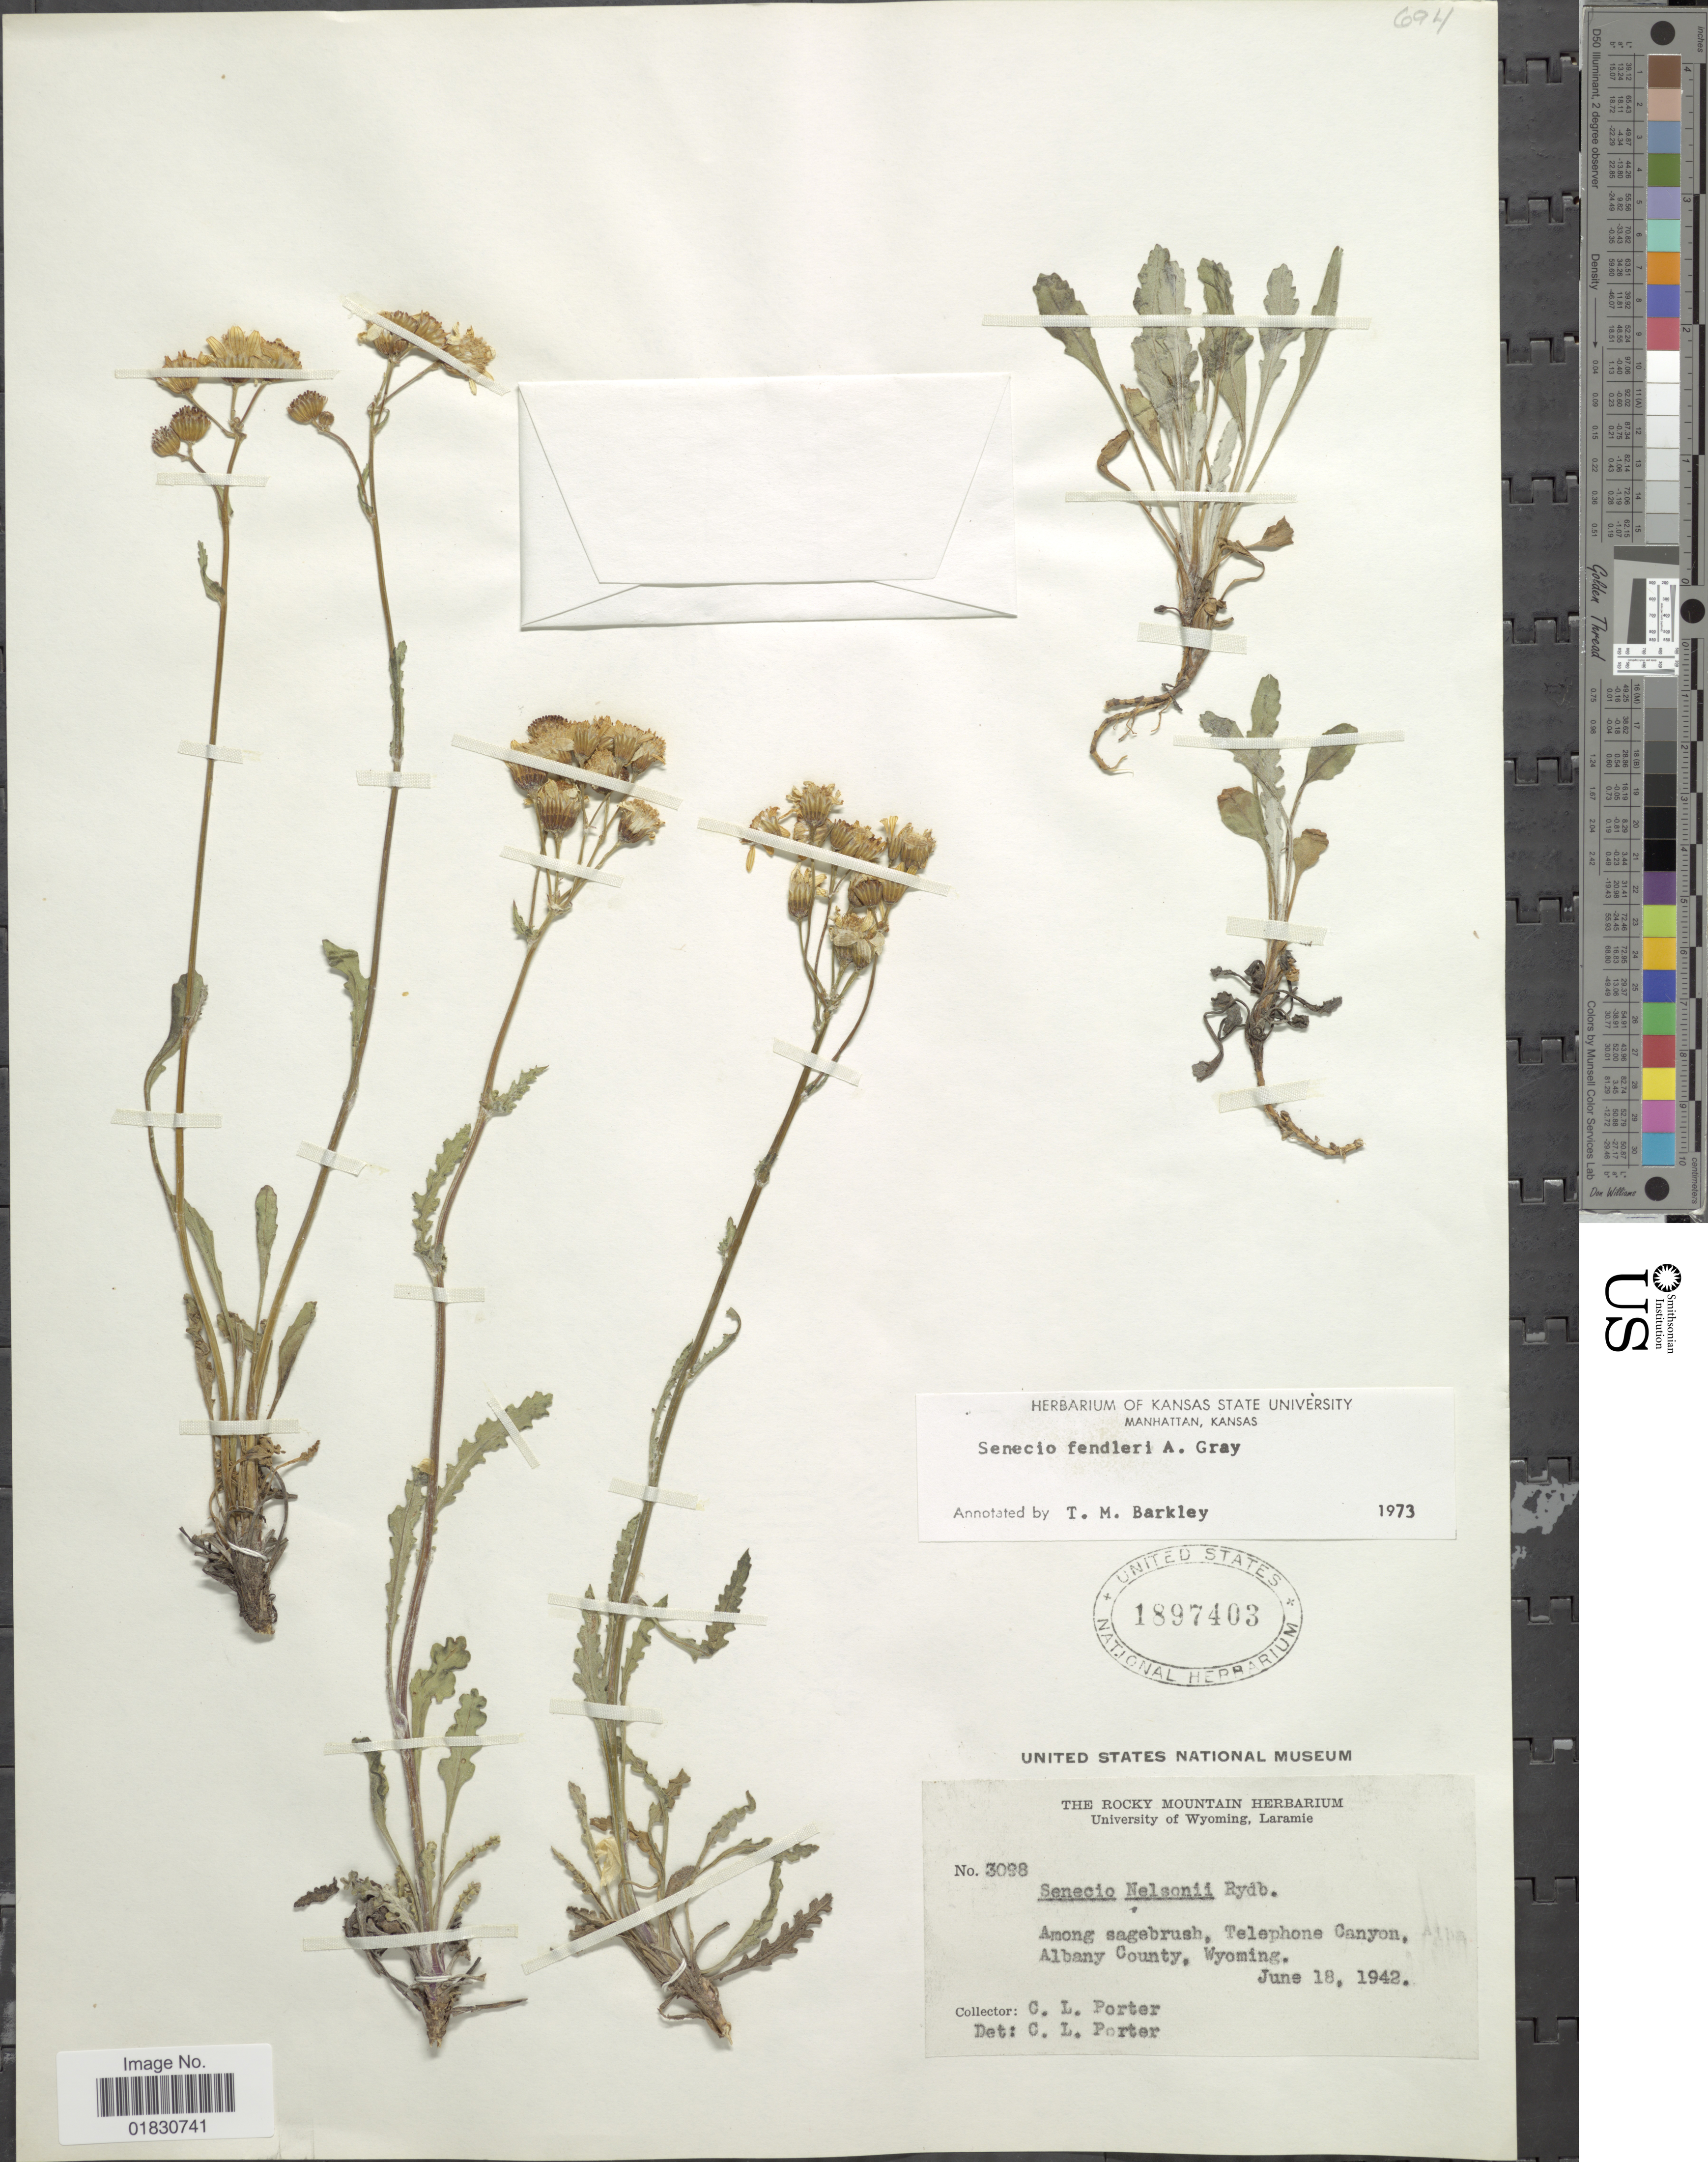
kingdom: Plantae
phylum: Tracheophyta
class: Magnoliopsida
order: Asterales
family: Asteraceae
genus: Packera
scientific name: Packera fendleri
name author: (A. Gray) W.A. Weber & Á. Löve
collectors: C. L. Porter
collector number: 3098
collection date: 1942-06-18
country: United States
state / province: Wyoming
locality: Among sagebrush, Telephone Canyon, Albany County, Wyoming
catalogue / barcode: US 1897403